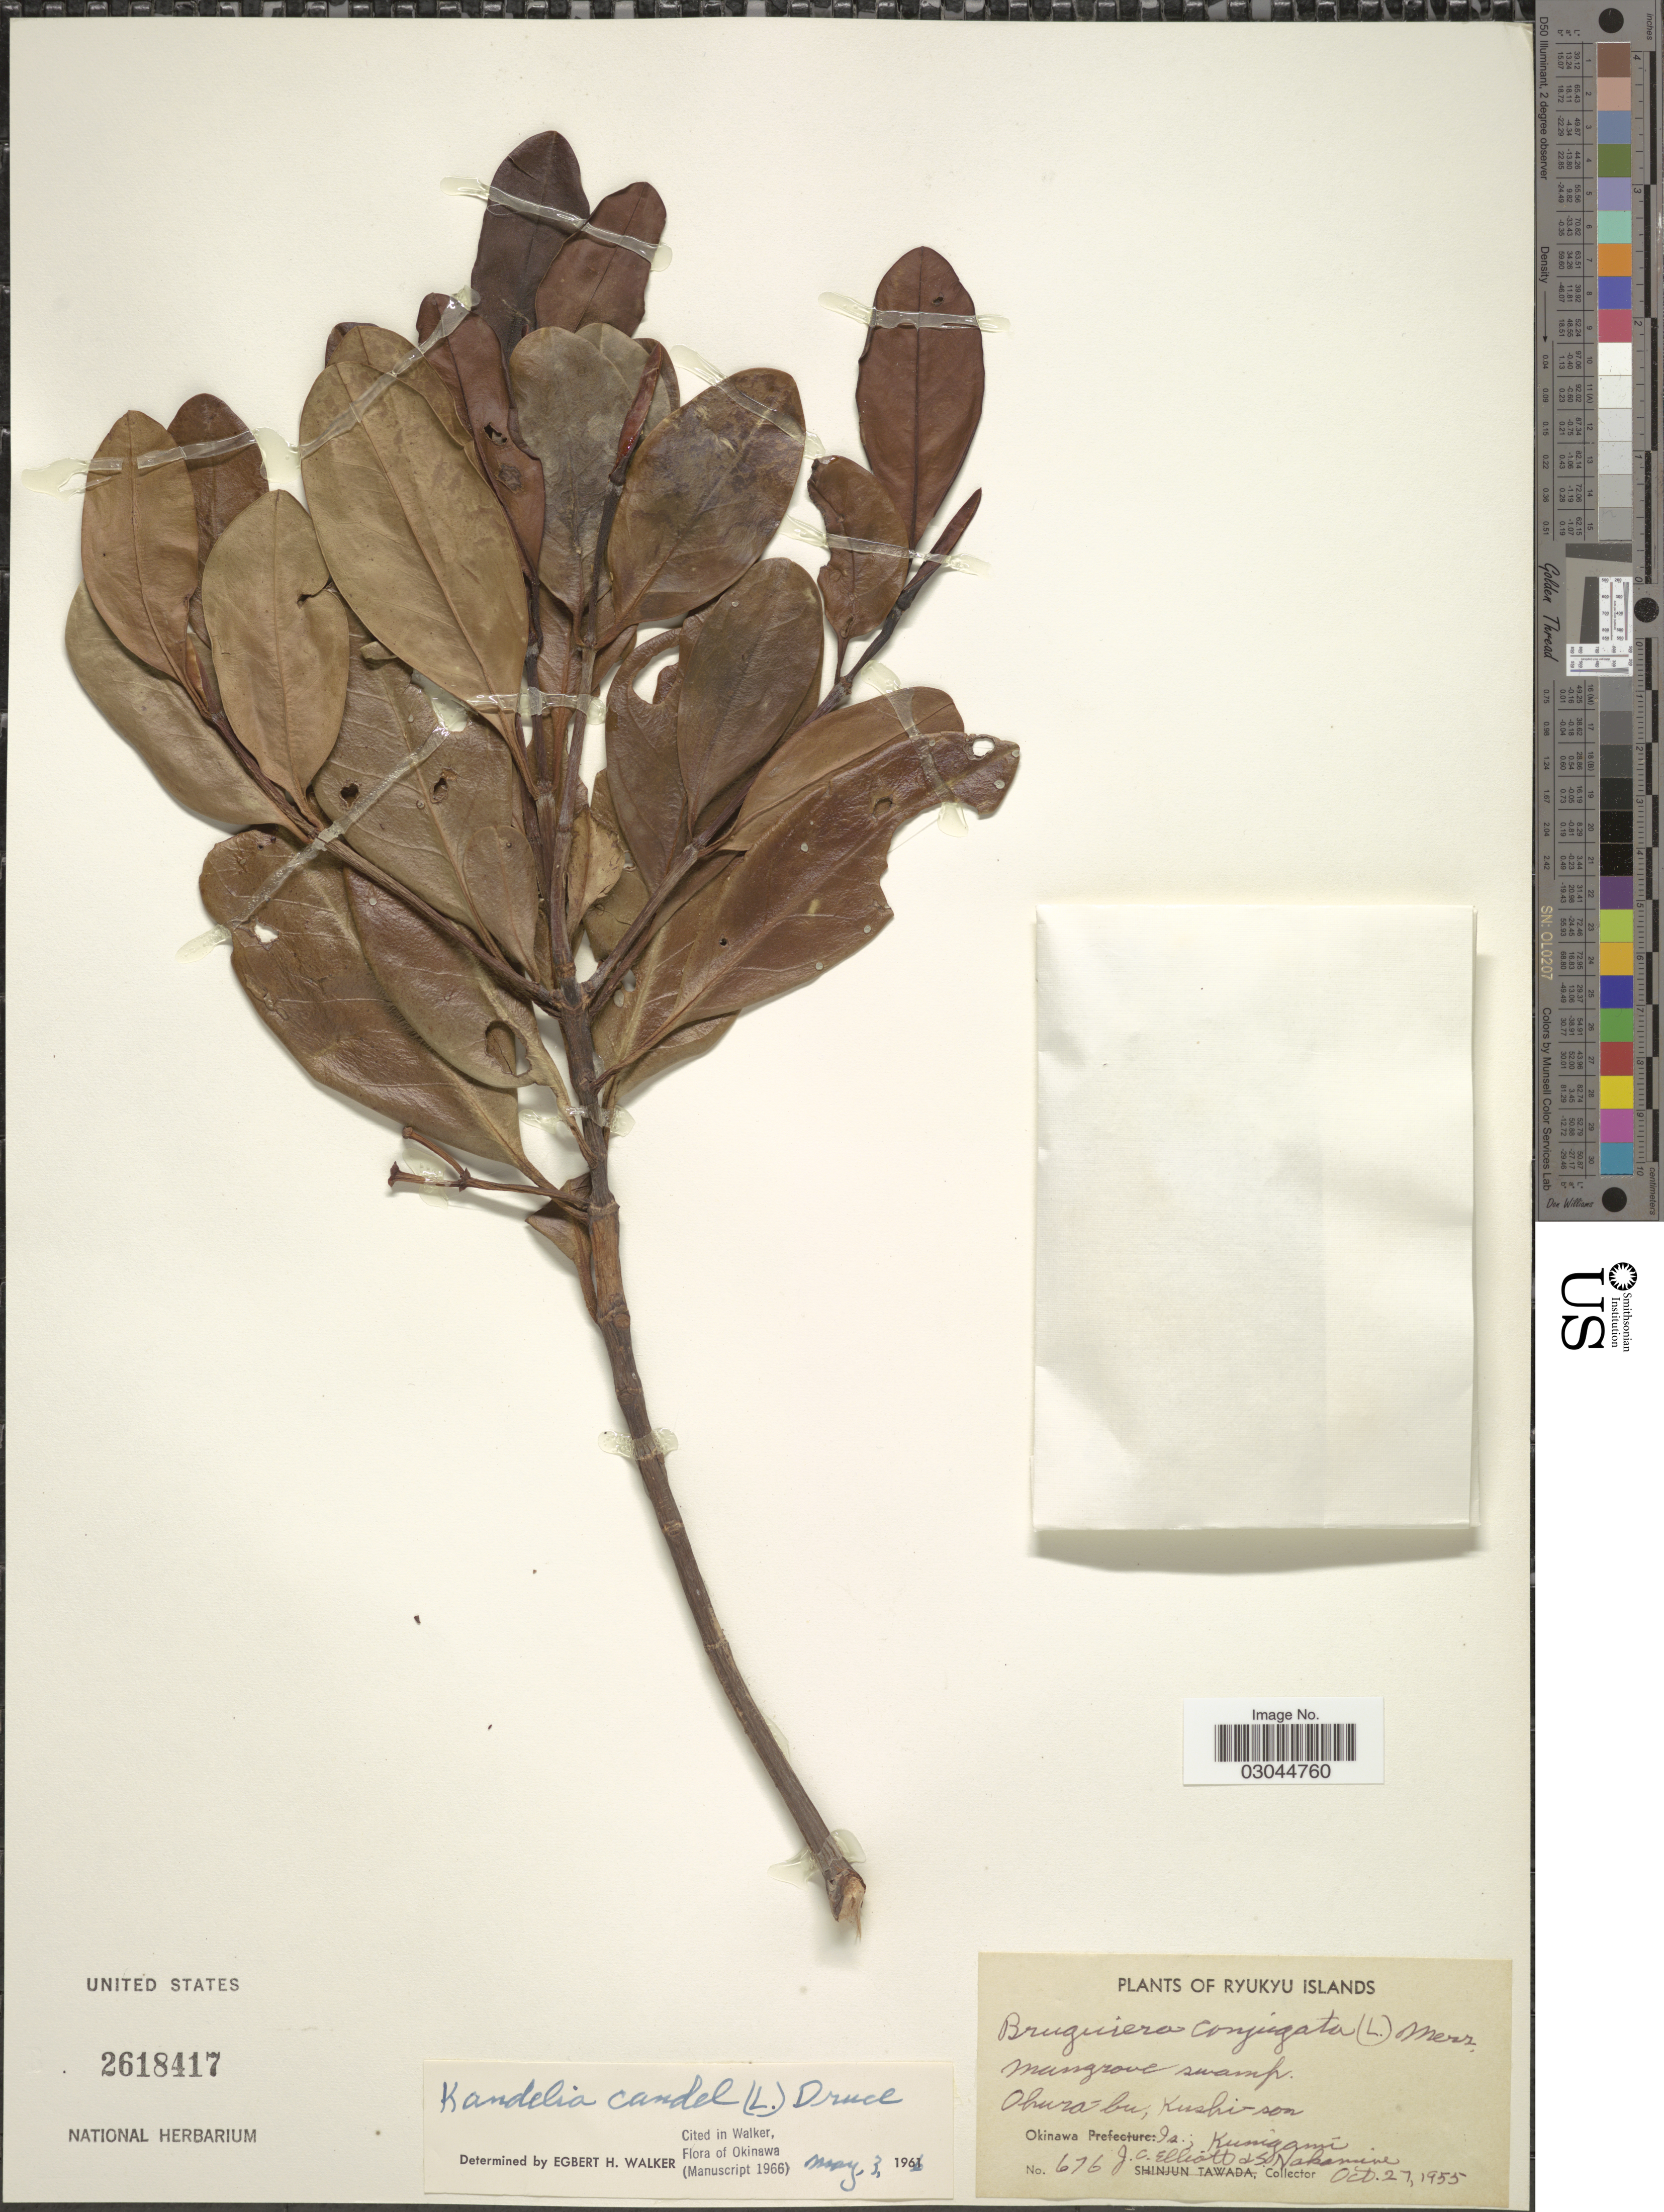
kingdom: Plantae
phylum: Tracheophyta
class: Magnoliopsida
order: Malpighiales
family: Rhizophoraceae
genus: Kandelia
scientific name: Kandelia obovata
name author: Sheue et al.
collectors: J. C. Elliott & S. Nakamina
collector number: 676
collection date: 1955-10-27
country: Japan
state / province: Okinawa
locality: Ryukyu Islands. Mangrove swamp. Ohura-bu, Kushi-son. Okinawa Is.; Kunigami.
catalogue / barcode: US 2618417